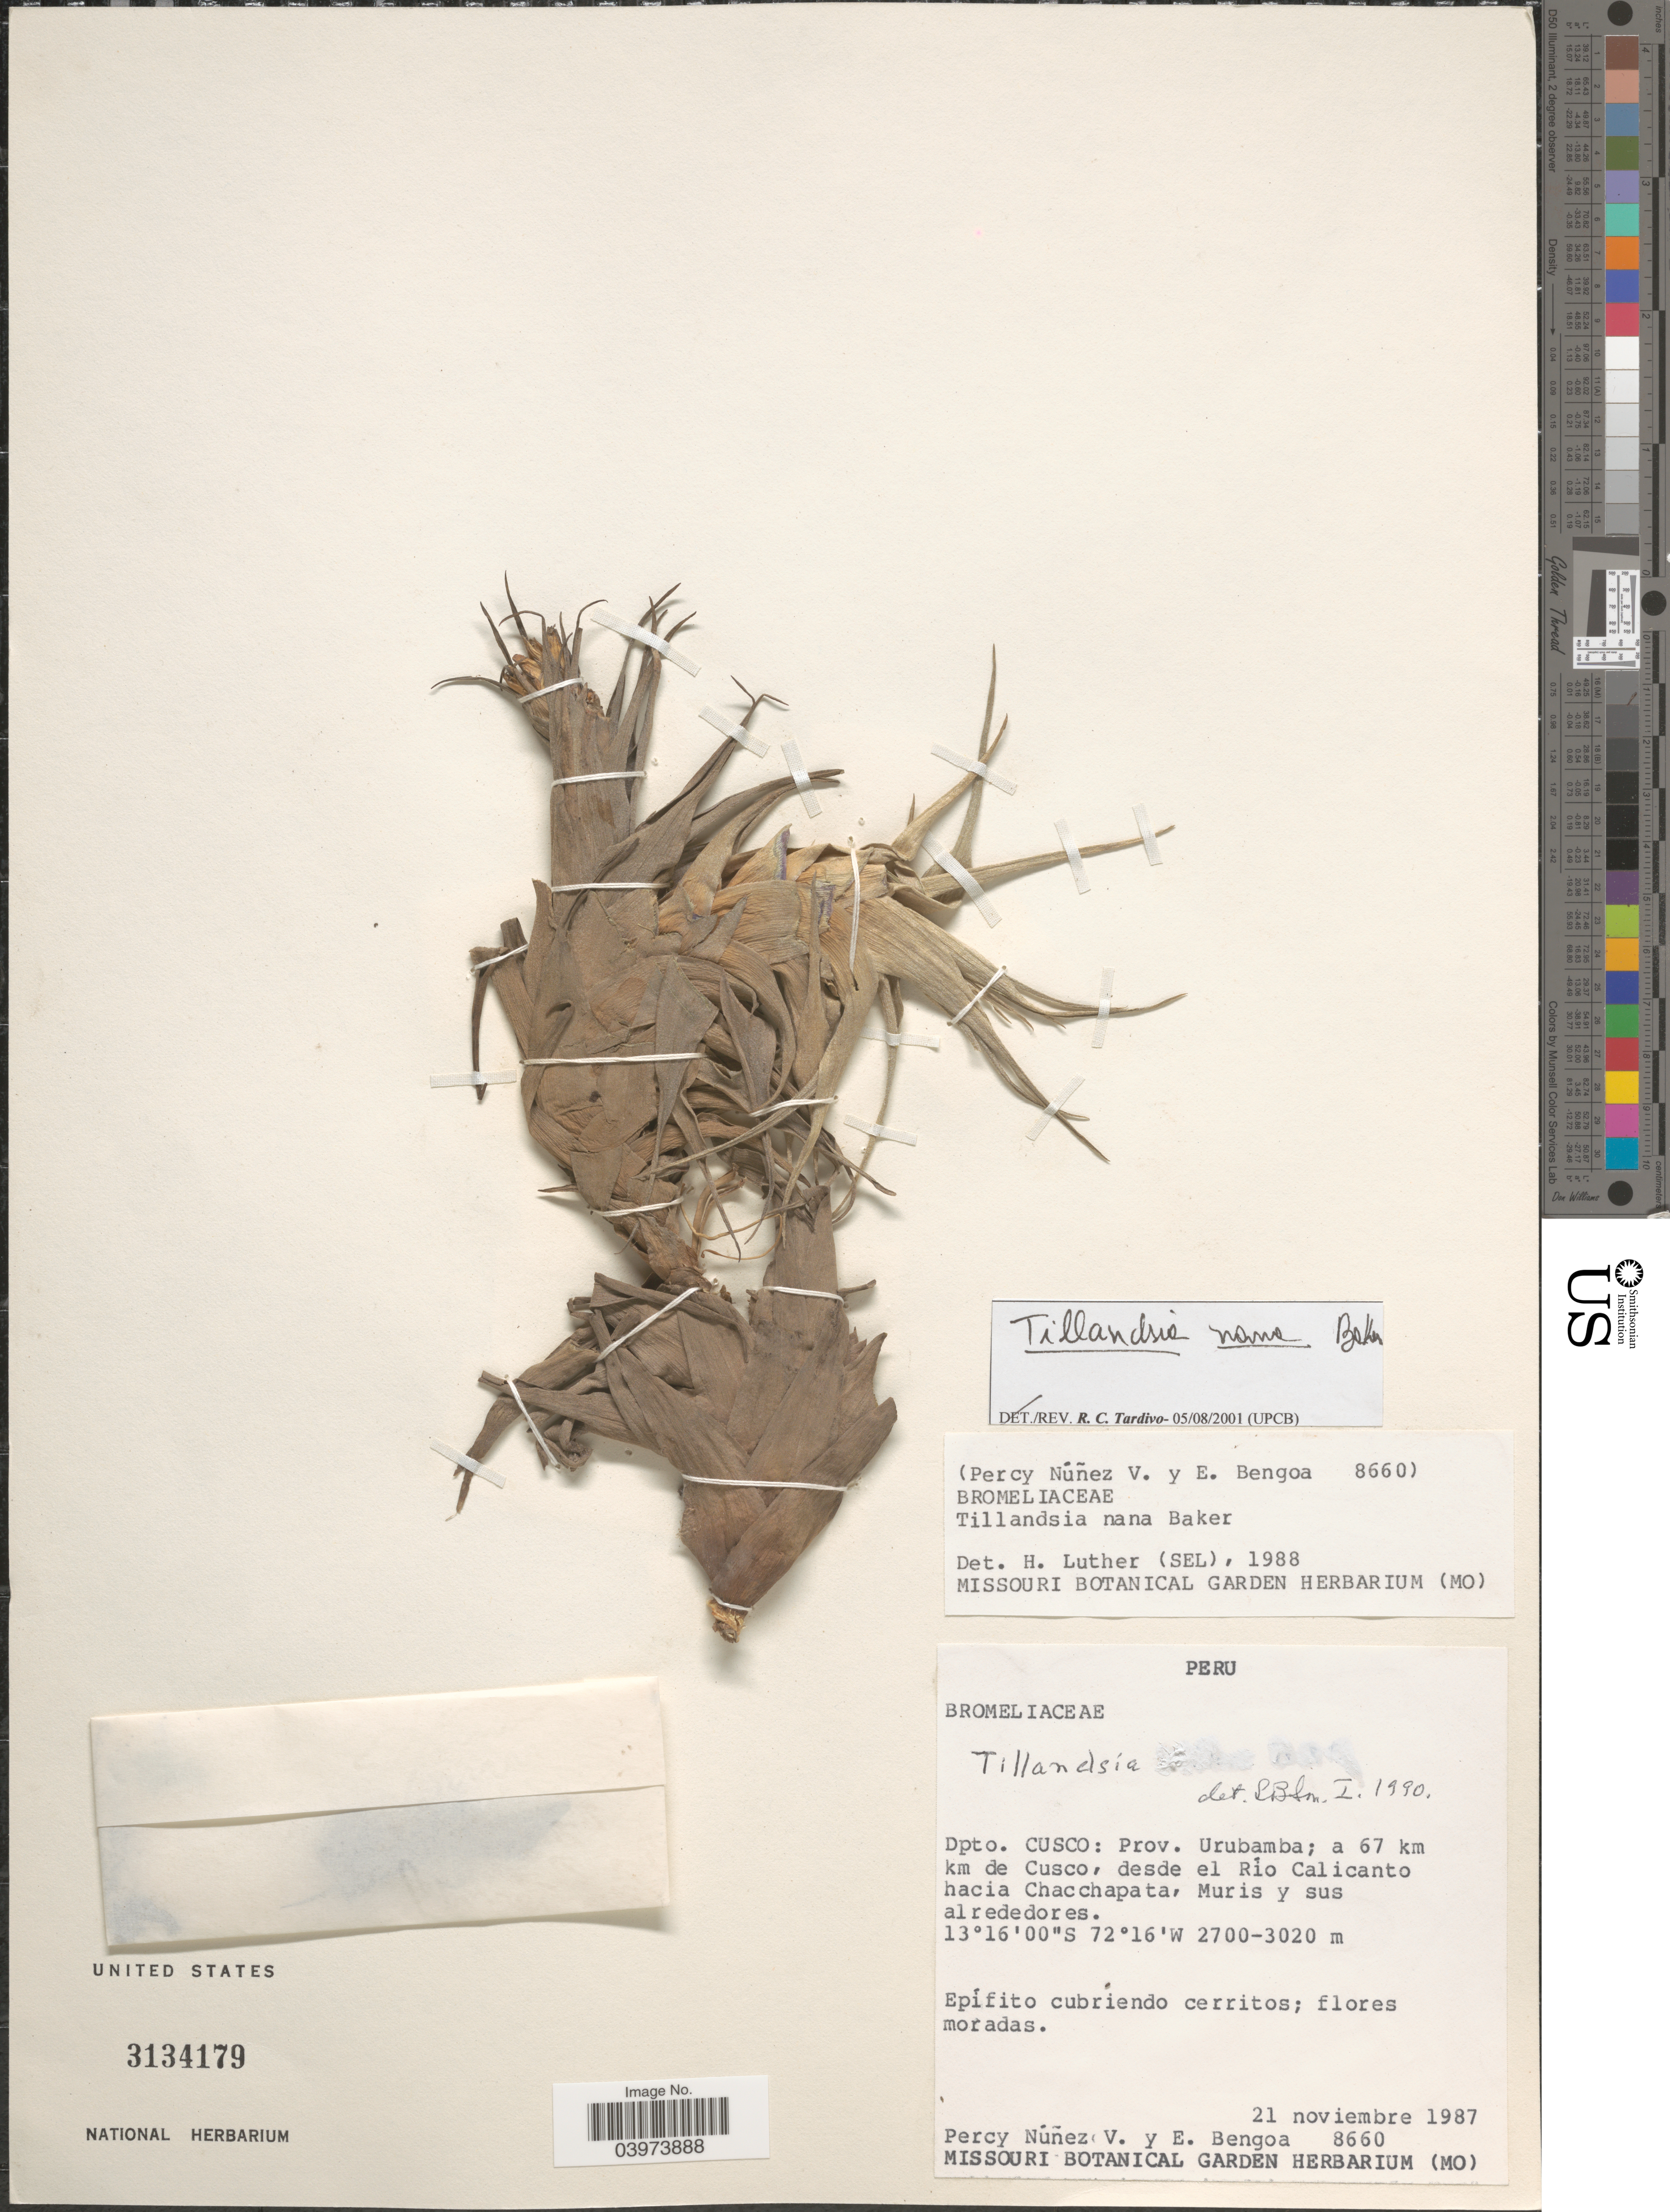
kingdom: Plantae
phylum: Tracheophyta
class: Liliopsida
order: Poales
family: Bromeliaceae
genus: Tillandsia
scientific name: Tillandsia nana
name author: Baker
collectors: P. Nuñez V. & E. Bengoa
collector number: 8660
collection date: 1987-11-21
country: Peru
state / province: Cusco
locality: Dpto. Cusco: Prov. Urubamba; a 67 km km de Cusco, desde el Río Calicanto hacia Chacchapata, Muris y sus alrededores.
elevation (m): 2700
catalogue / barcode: US 3134179